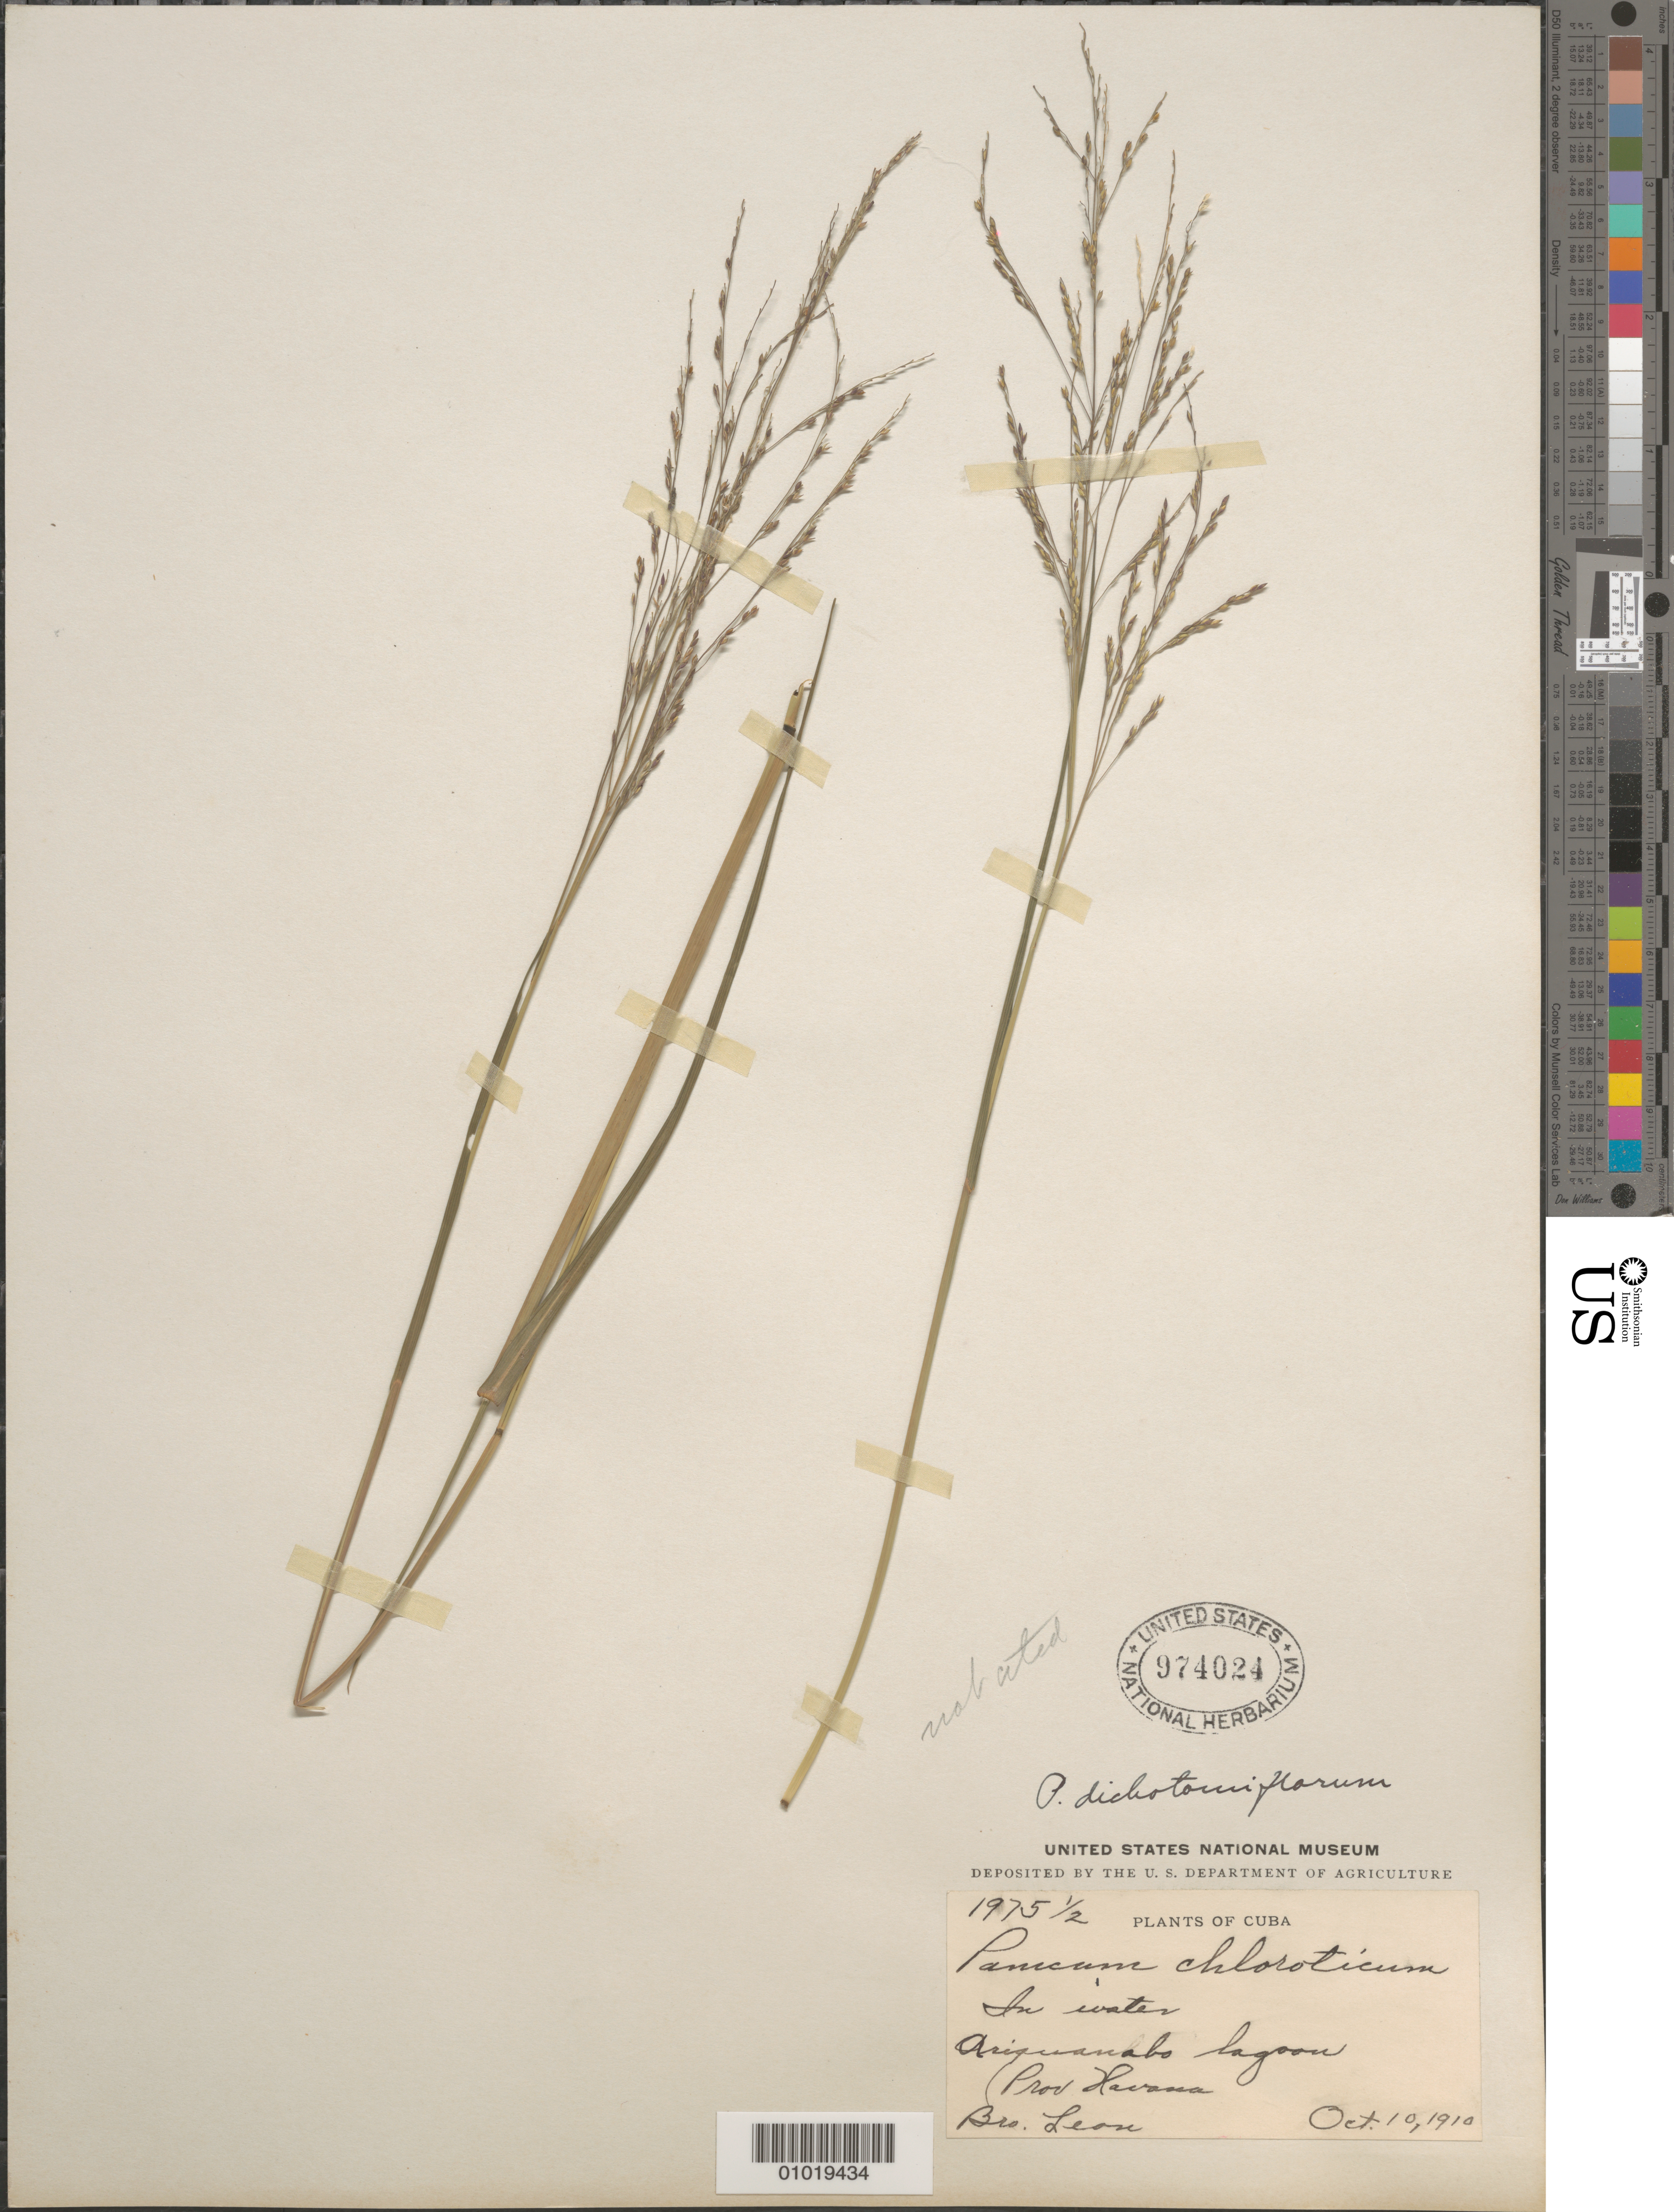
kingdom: Plantae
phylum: Tracheophyta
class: Liliopsida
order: Poales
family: Poaceae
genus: Panicum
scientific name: Panicum dichotomiflorum subsp. dichotomiflorum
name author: Michx.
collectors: Bro. León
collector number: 1975(1/2)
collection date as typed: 10 Oct 1910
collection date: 1910-10-10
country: Cuba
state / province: La Habana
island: Cuba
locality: Ariguanabo lagoon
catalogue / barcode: US 974024